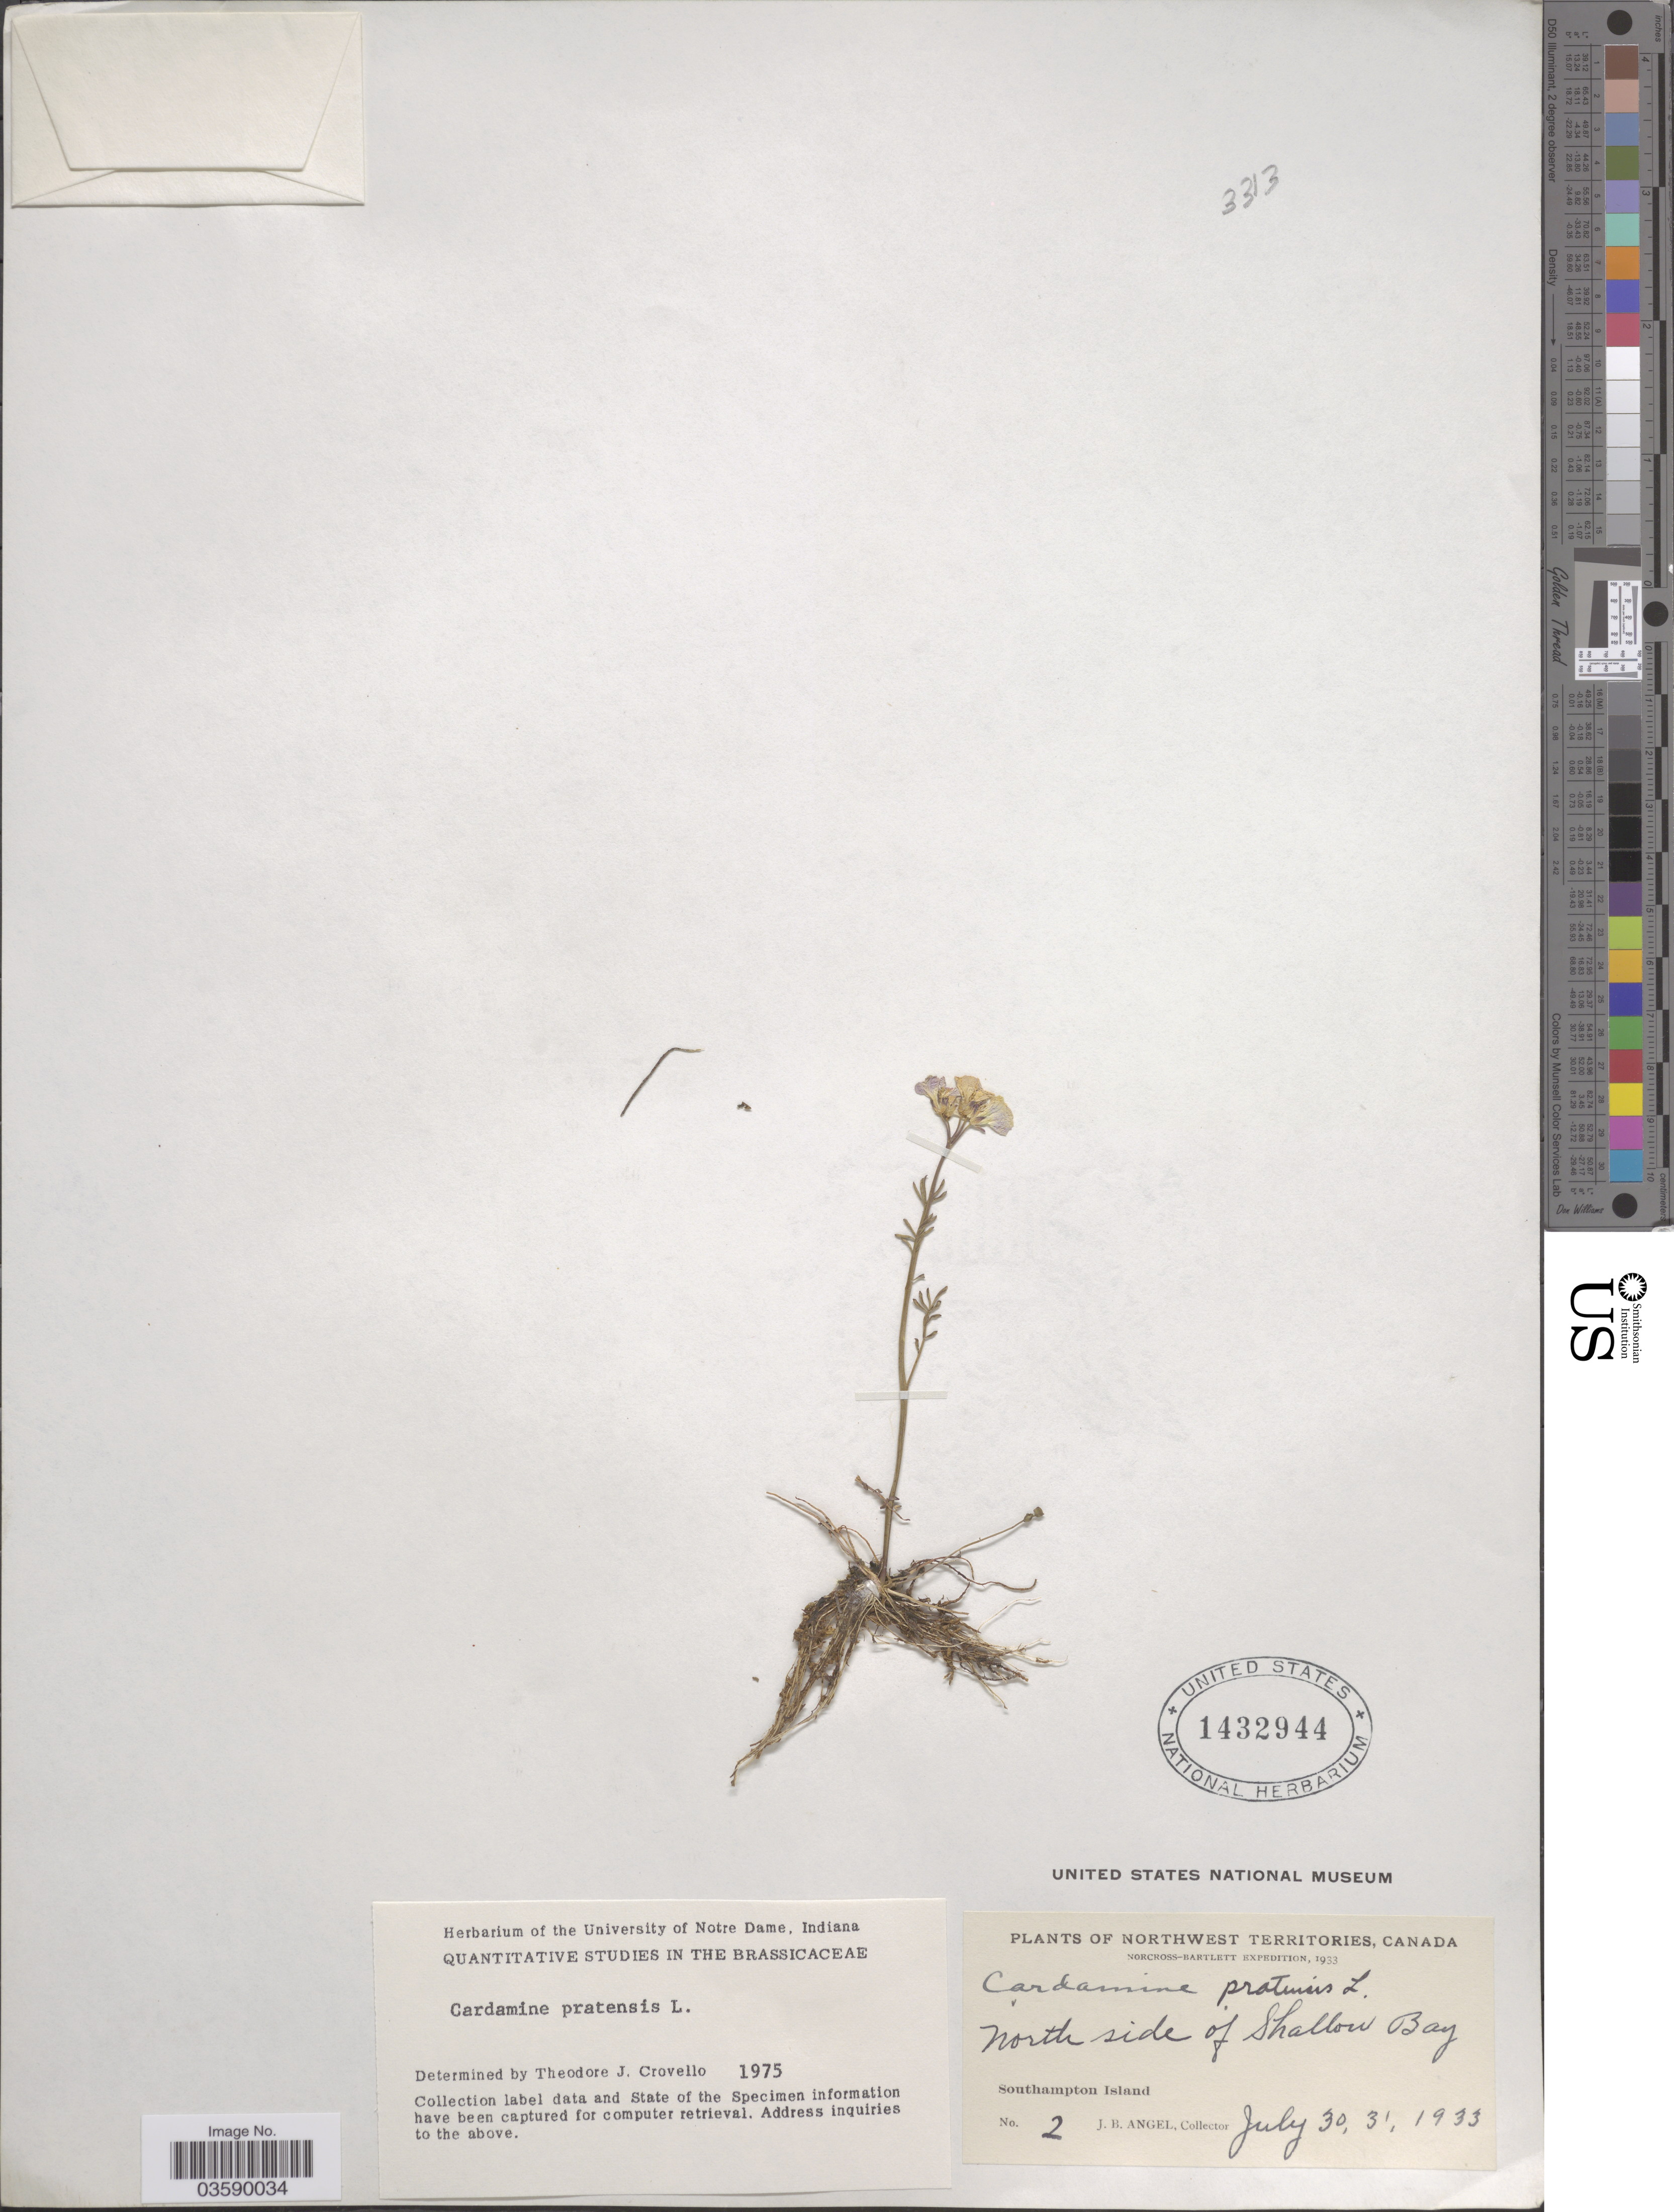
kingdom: Plantae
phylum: Tracheophyta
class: Magnoliopsida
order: Brassicales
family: Brassicaceae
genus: Cardamine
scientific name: Cardamine pratensis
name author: L.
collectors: J. Angel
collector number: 2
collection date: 1933-07-30/1933-07-31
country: Canada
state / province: Northwest Territories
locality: North side of Shallow Bay. Southampton Island.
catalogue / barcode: US 1432944